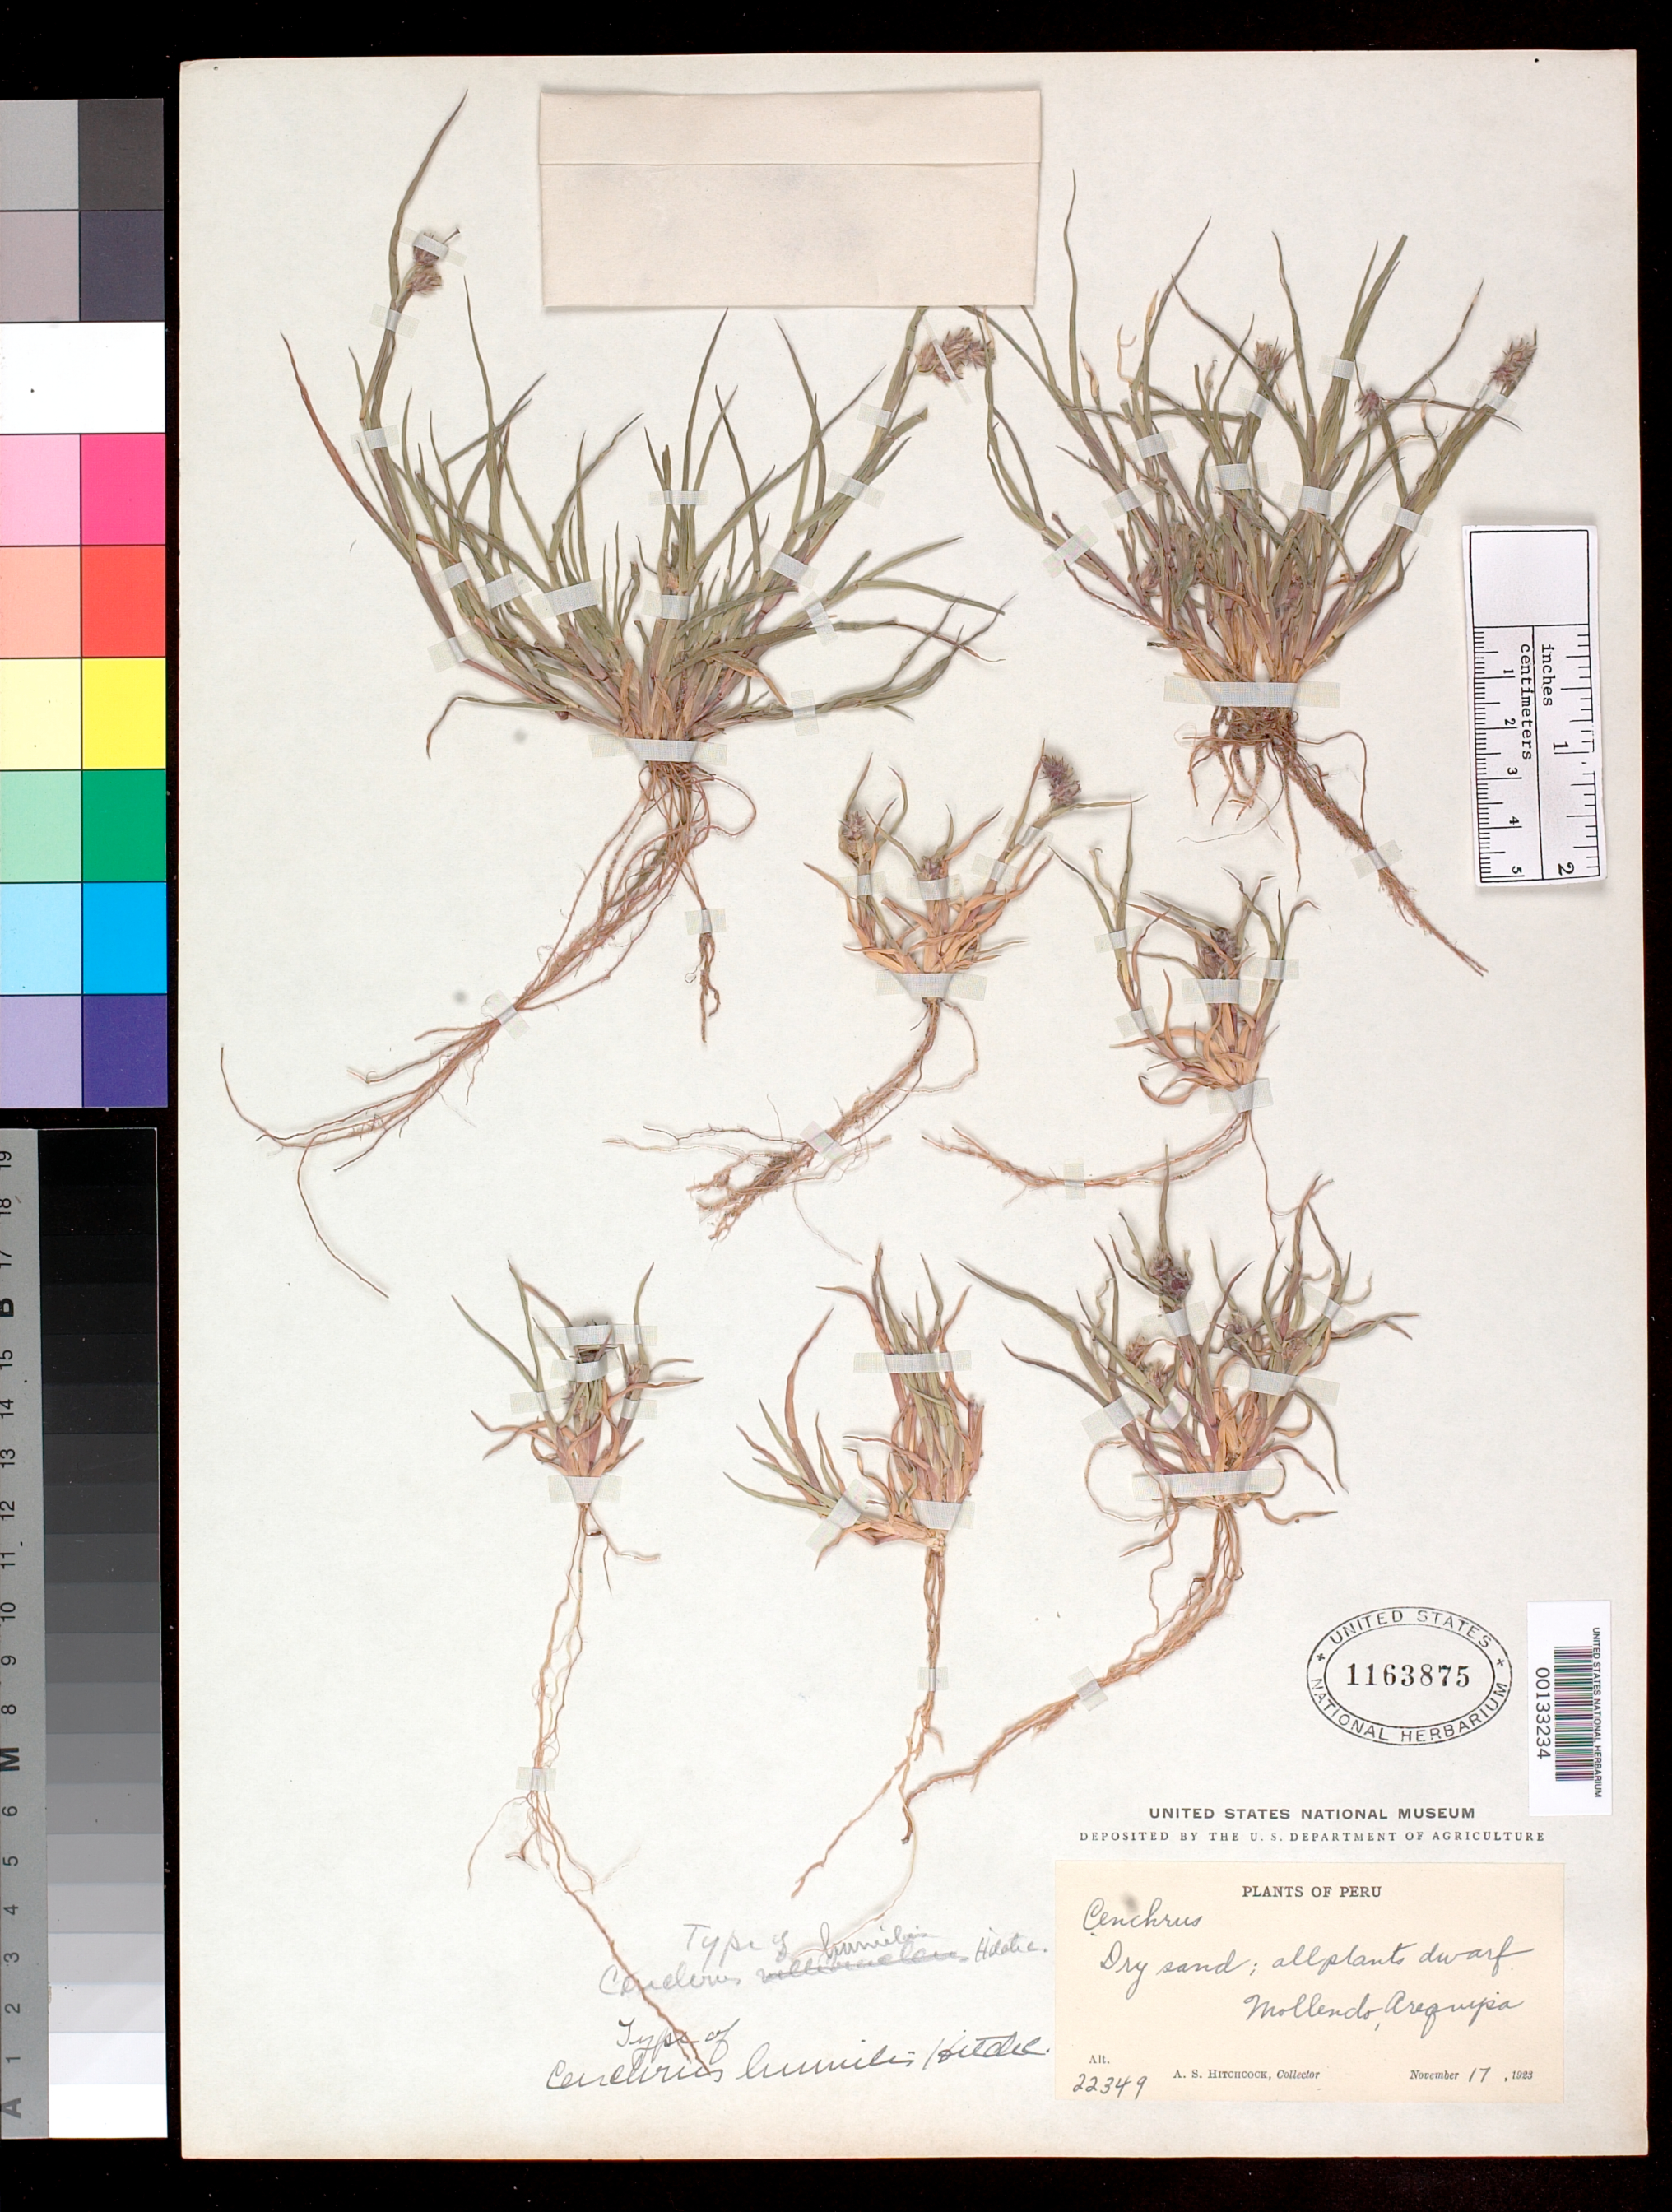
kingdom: Plantae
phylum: Tracheophyta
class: Liliopsida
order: Poales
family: Poaceae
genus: Cenchrus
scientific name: Cenchrus humilis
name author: Hitchc.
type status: Holotype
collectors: A. S. Hitchcock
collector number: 22349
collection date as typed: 17 Nov 1923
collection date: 1923-11-17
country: Peru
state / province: Arequipa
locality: Mollendo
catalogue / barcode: US 1163875